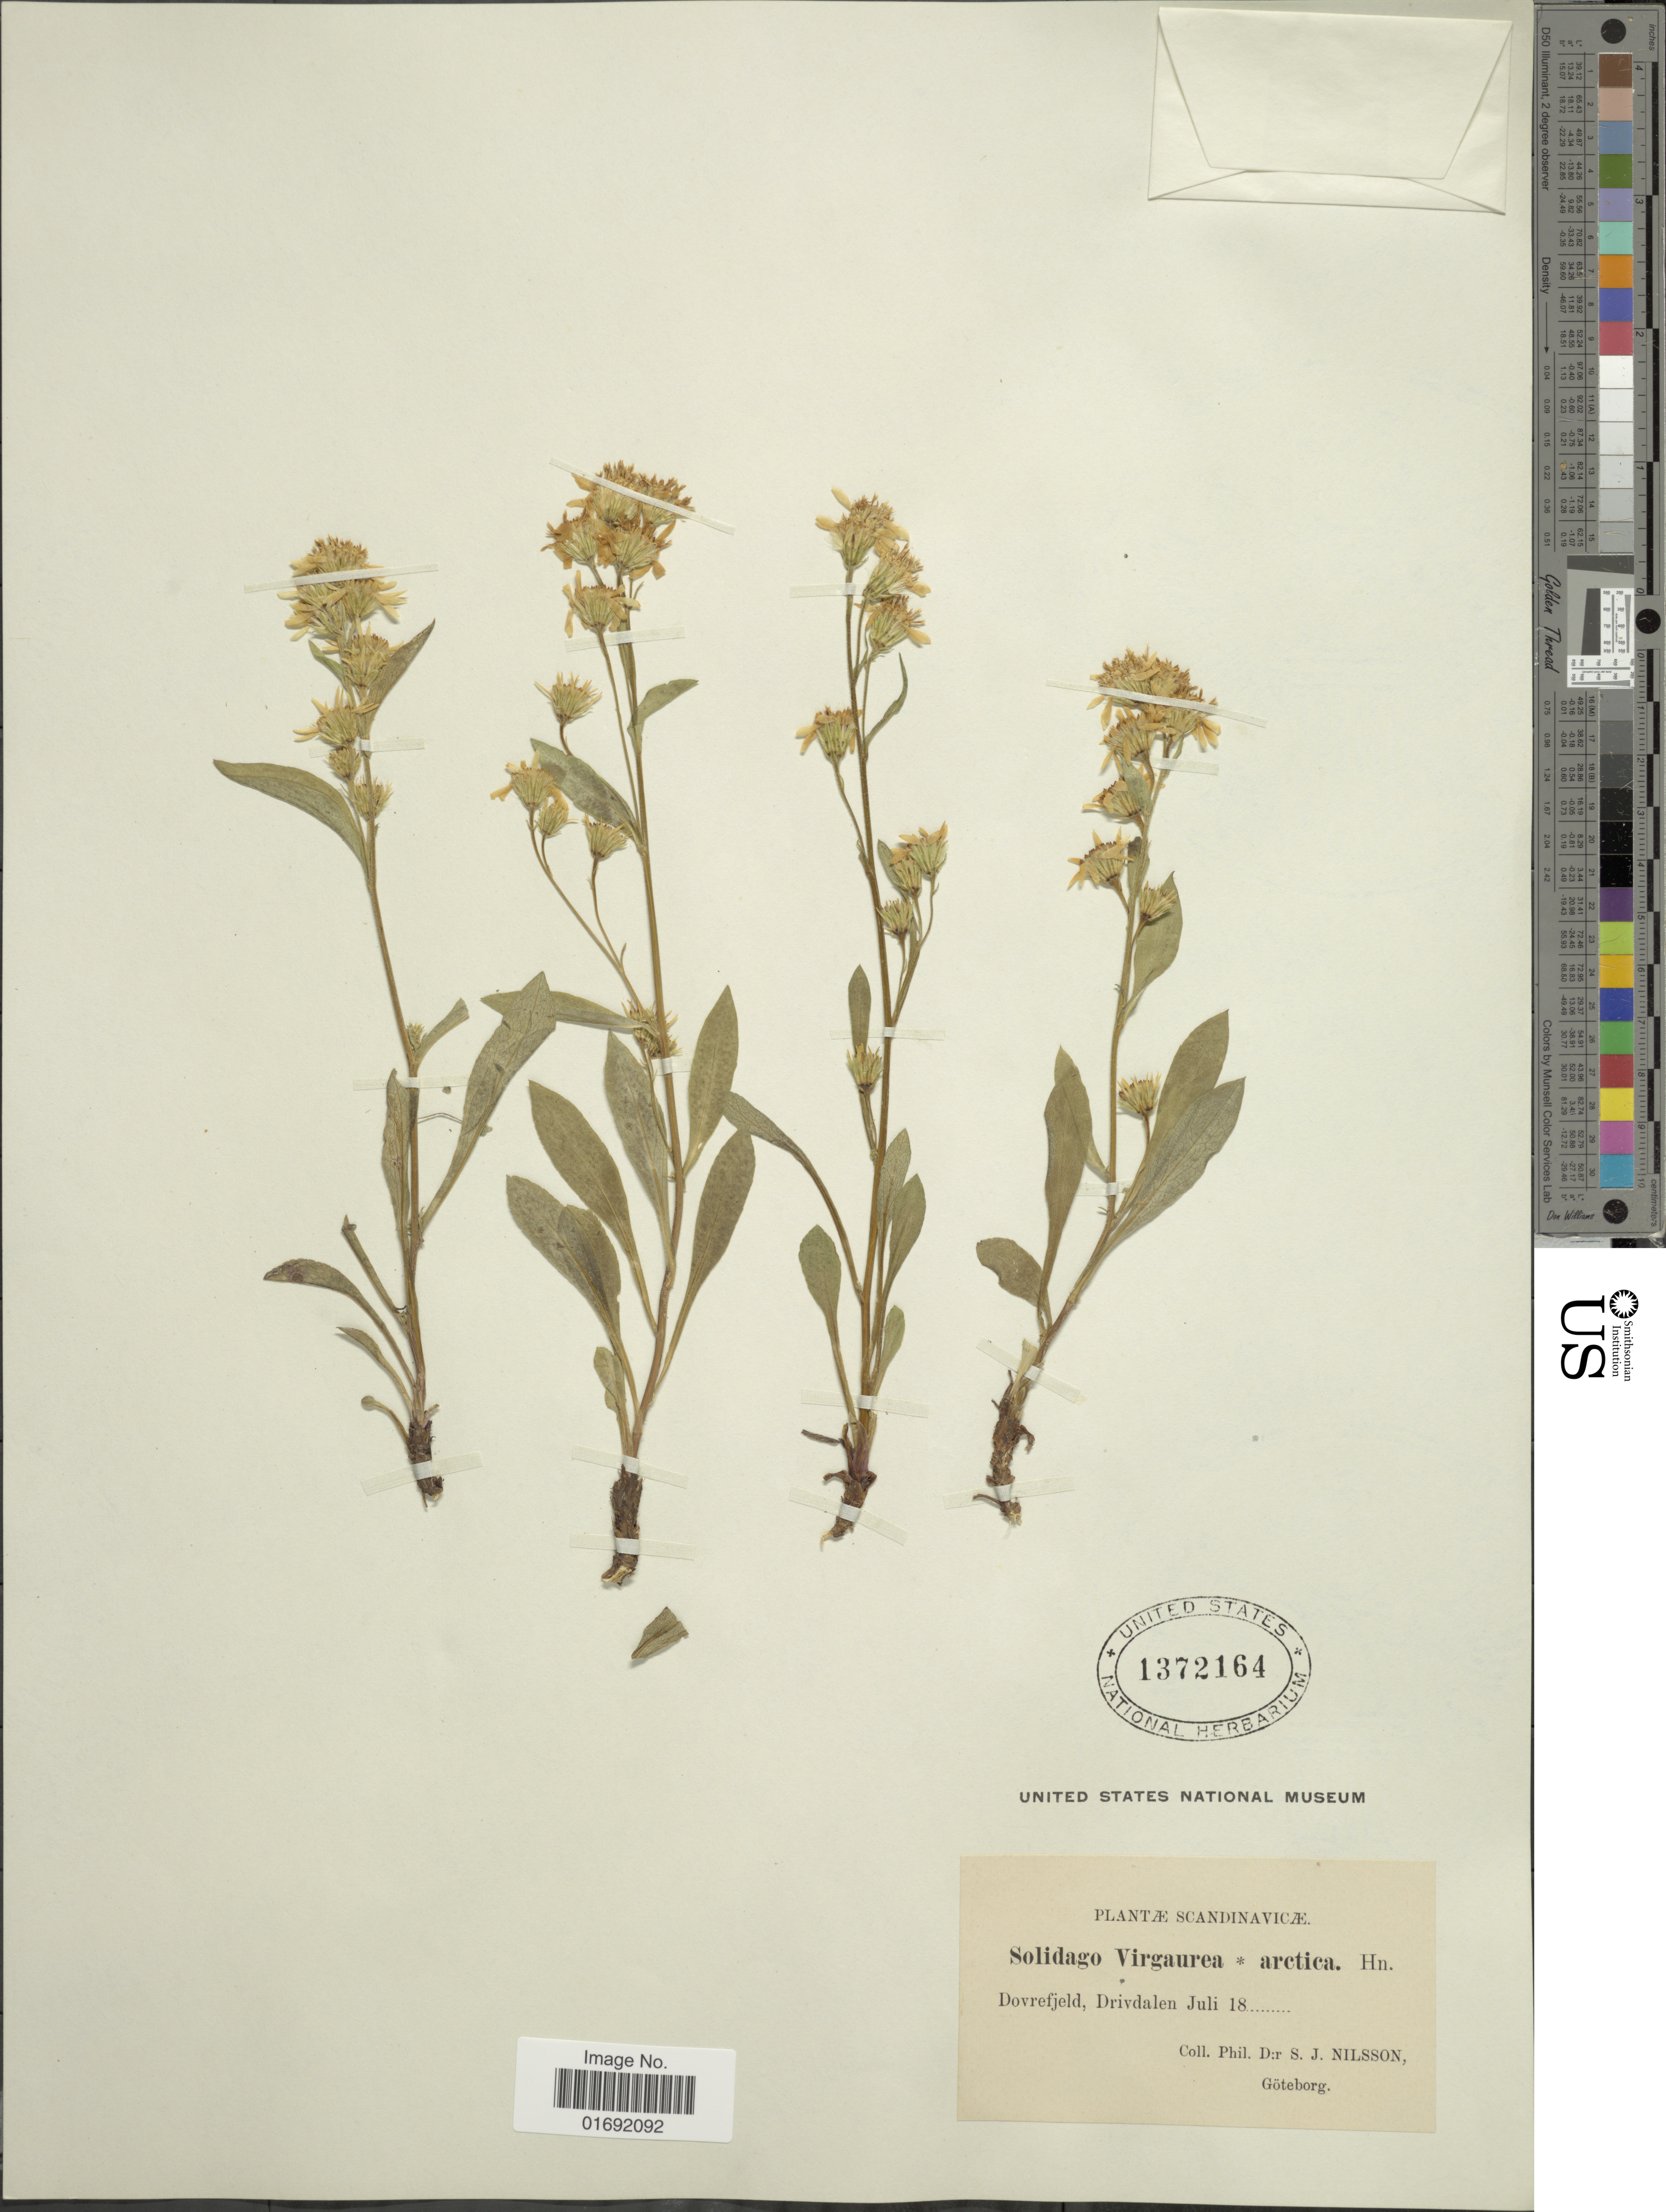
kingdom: Plantae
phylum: Tracheophyta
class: Magnoliopsida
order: Asterales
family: Asteraceae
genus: Solidago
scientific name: Solidago virgaurea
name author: L.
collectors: Nilsson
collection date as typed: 18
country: Norway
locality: Scandinavicae, Dovrefjeld, Drivdalen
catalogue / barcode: US 1372164